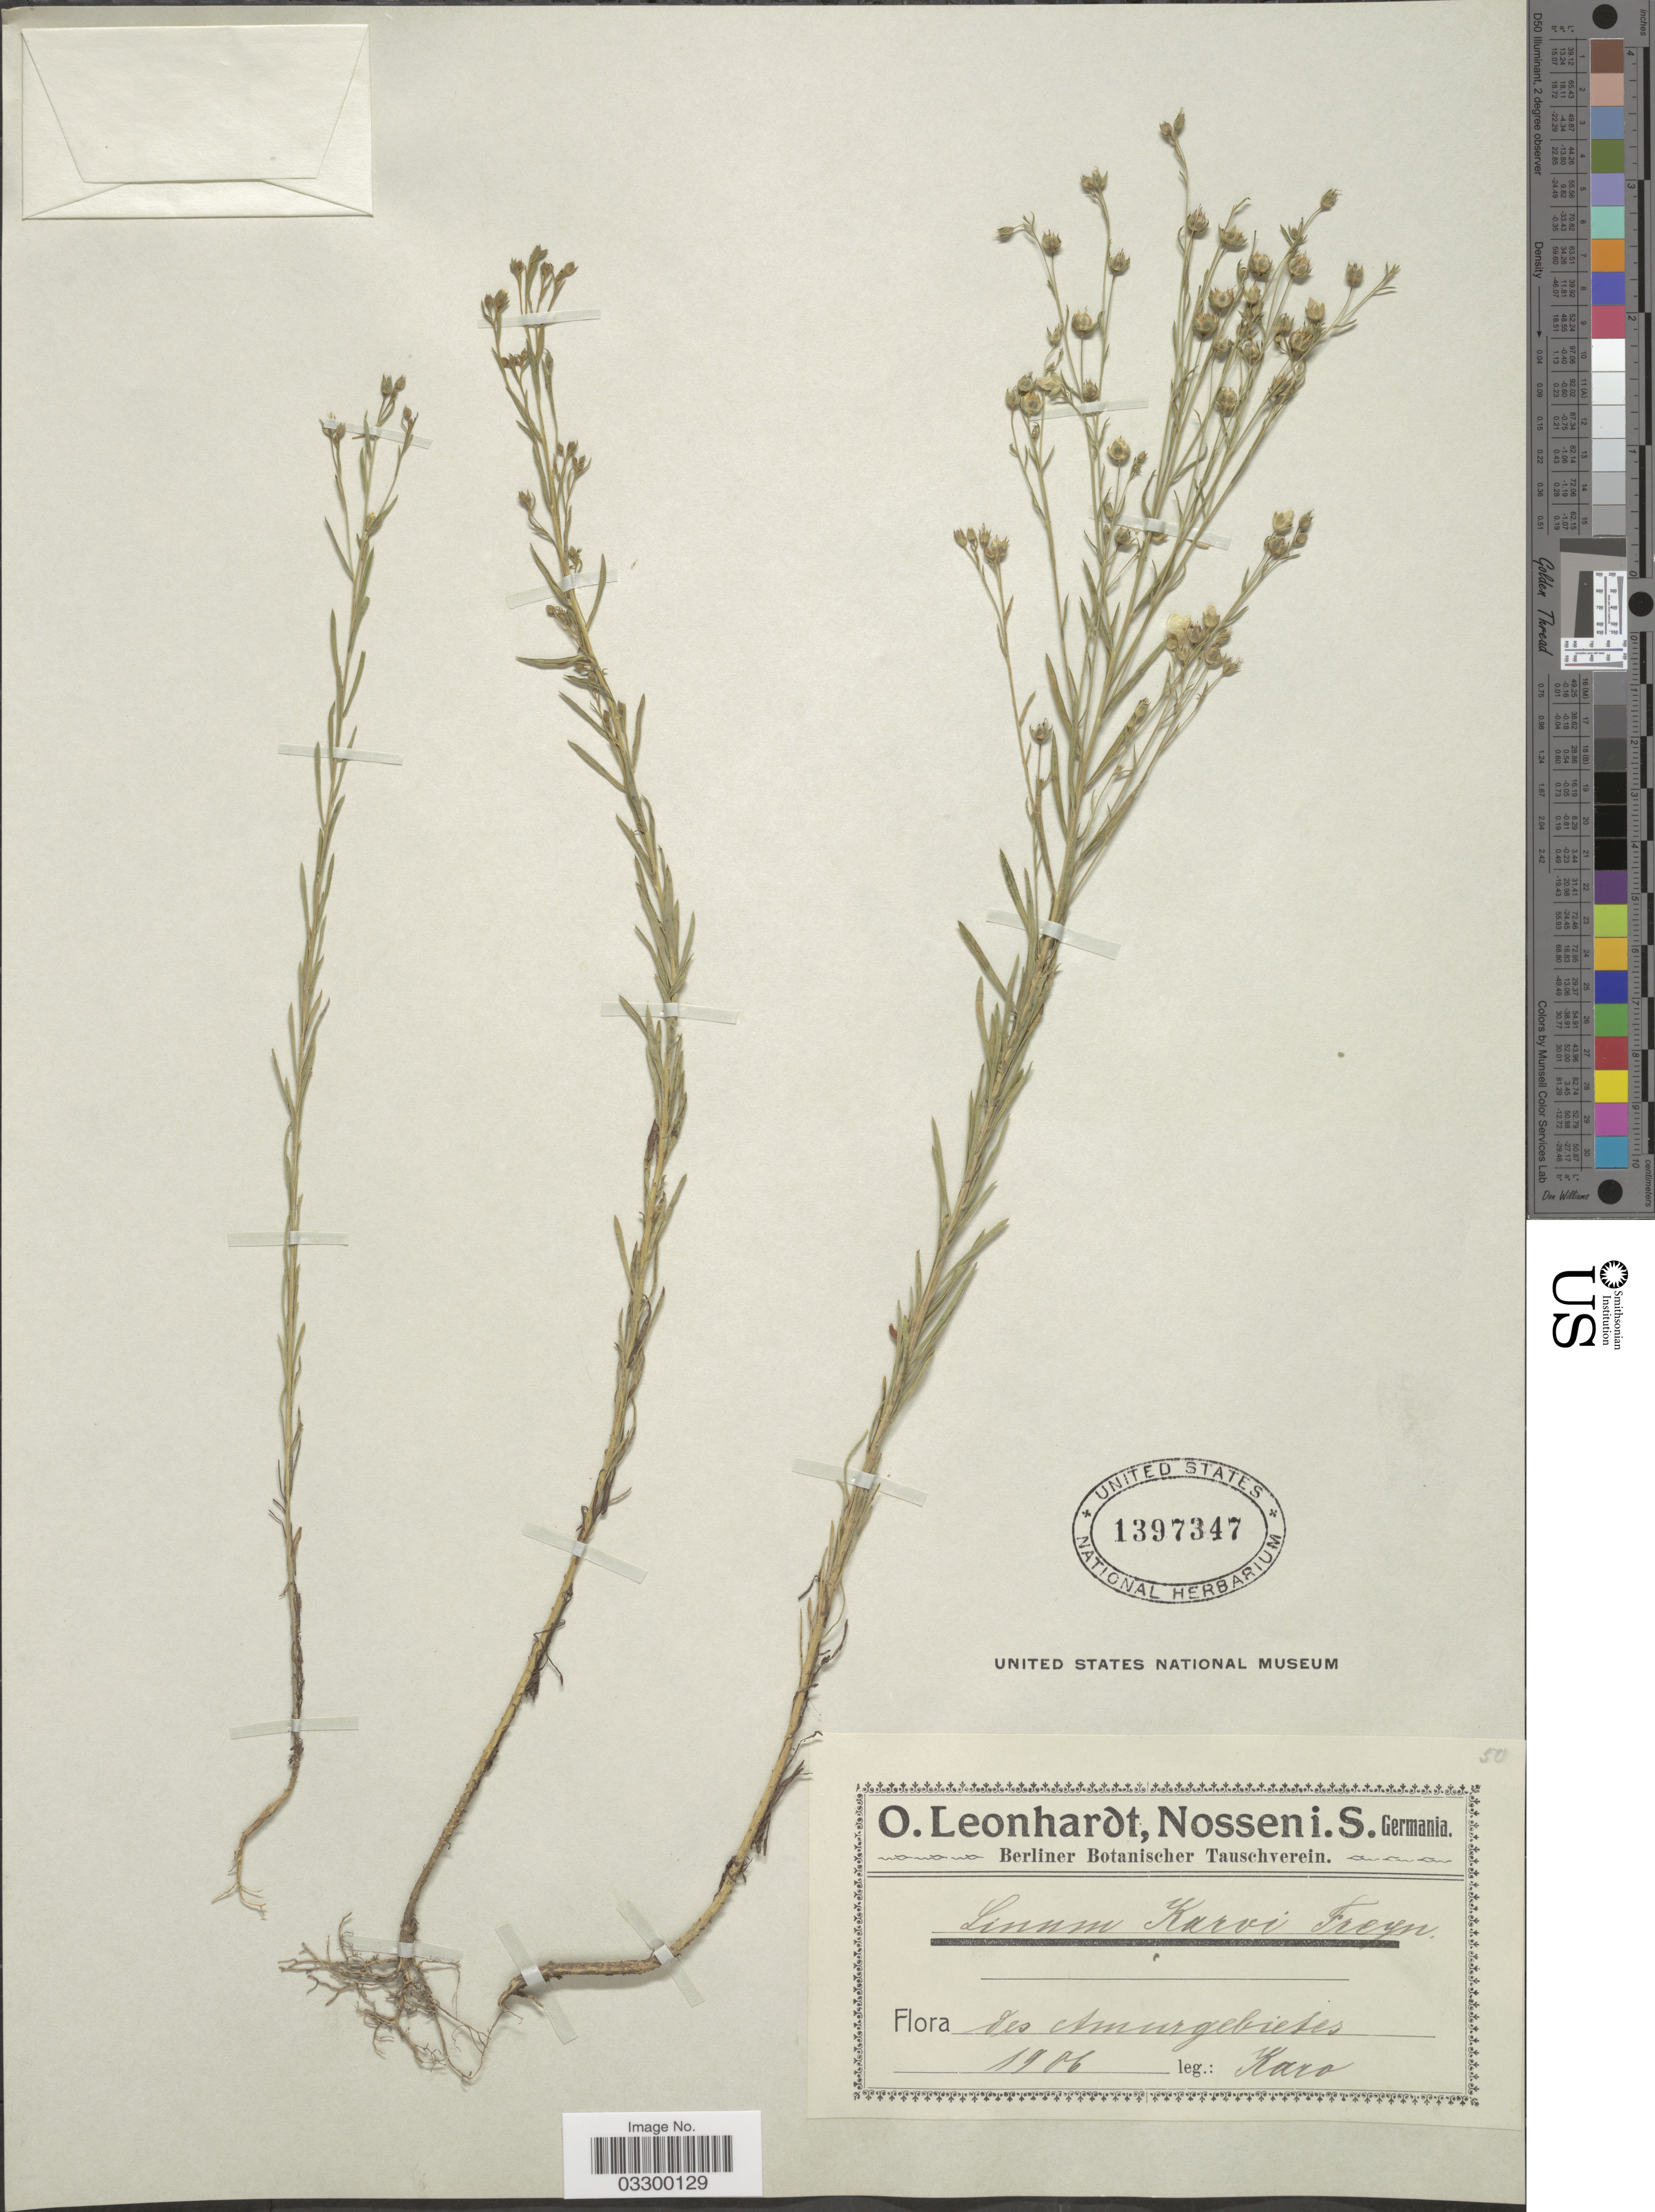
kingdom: Plantae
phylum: Tracheophyta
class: Magnoliopsida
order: Malpighiales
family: Linaceae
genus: Linum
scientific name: Linum karoi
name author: Freyn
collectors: Karo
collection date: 1906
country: Russian Federation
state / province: Amur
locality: Amurgebietes.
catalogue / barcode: US 1397347